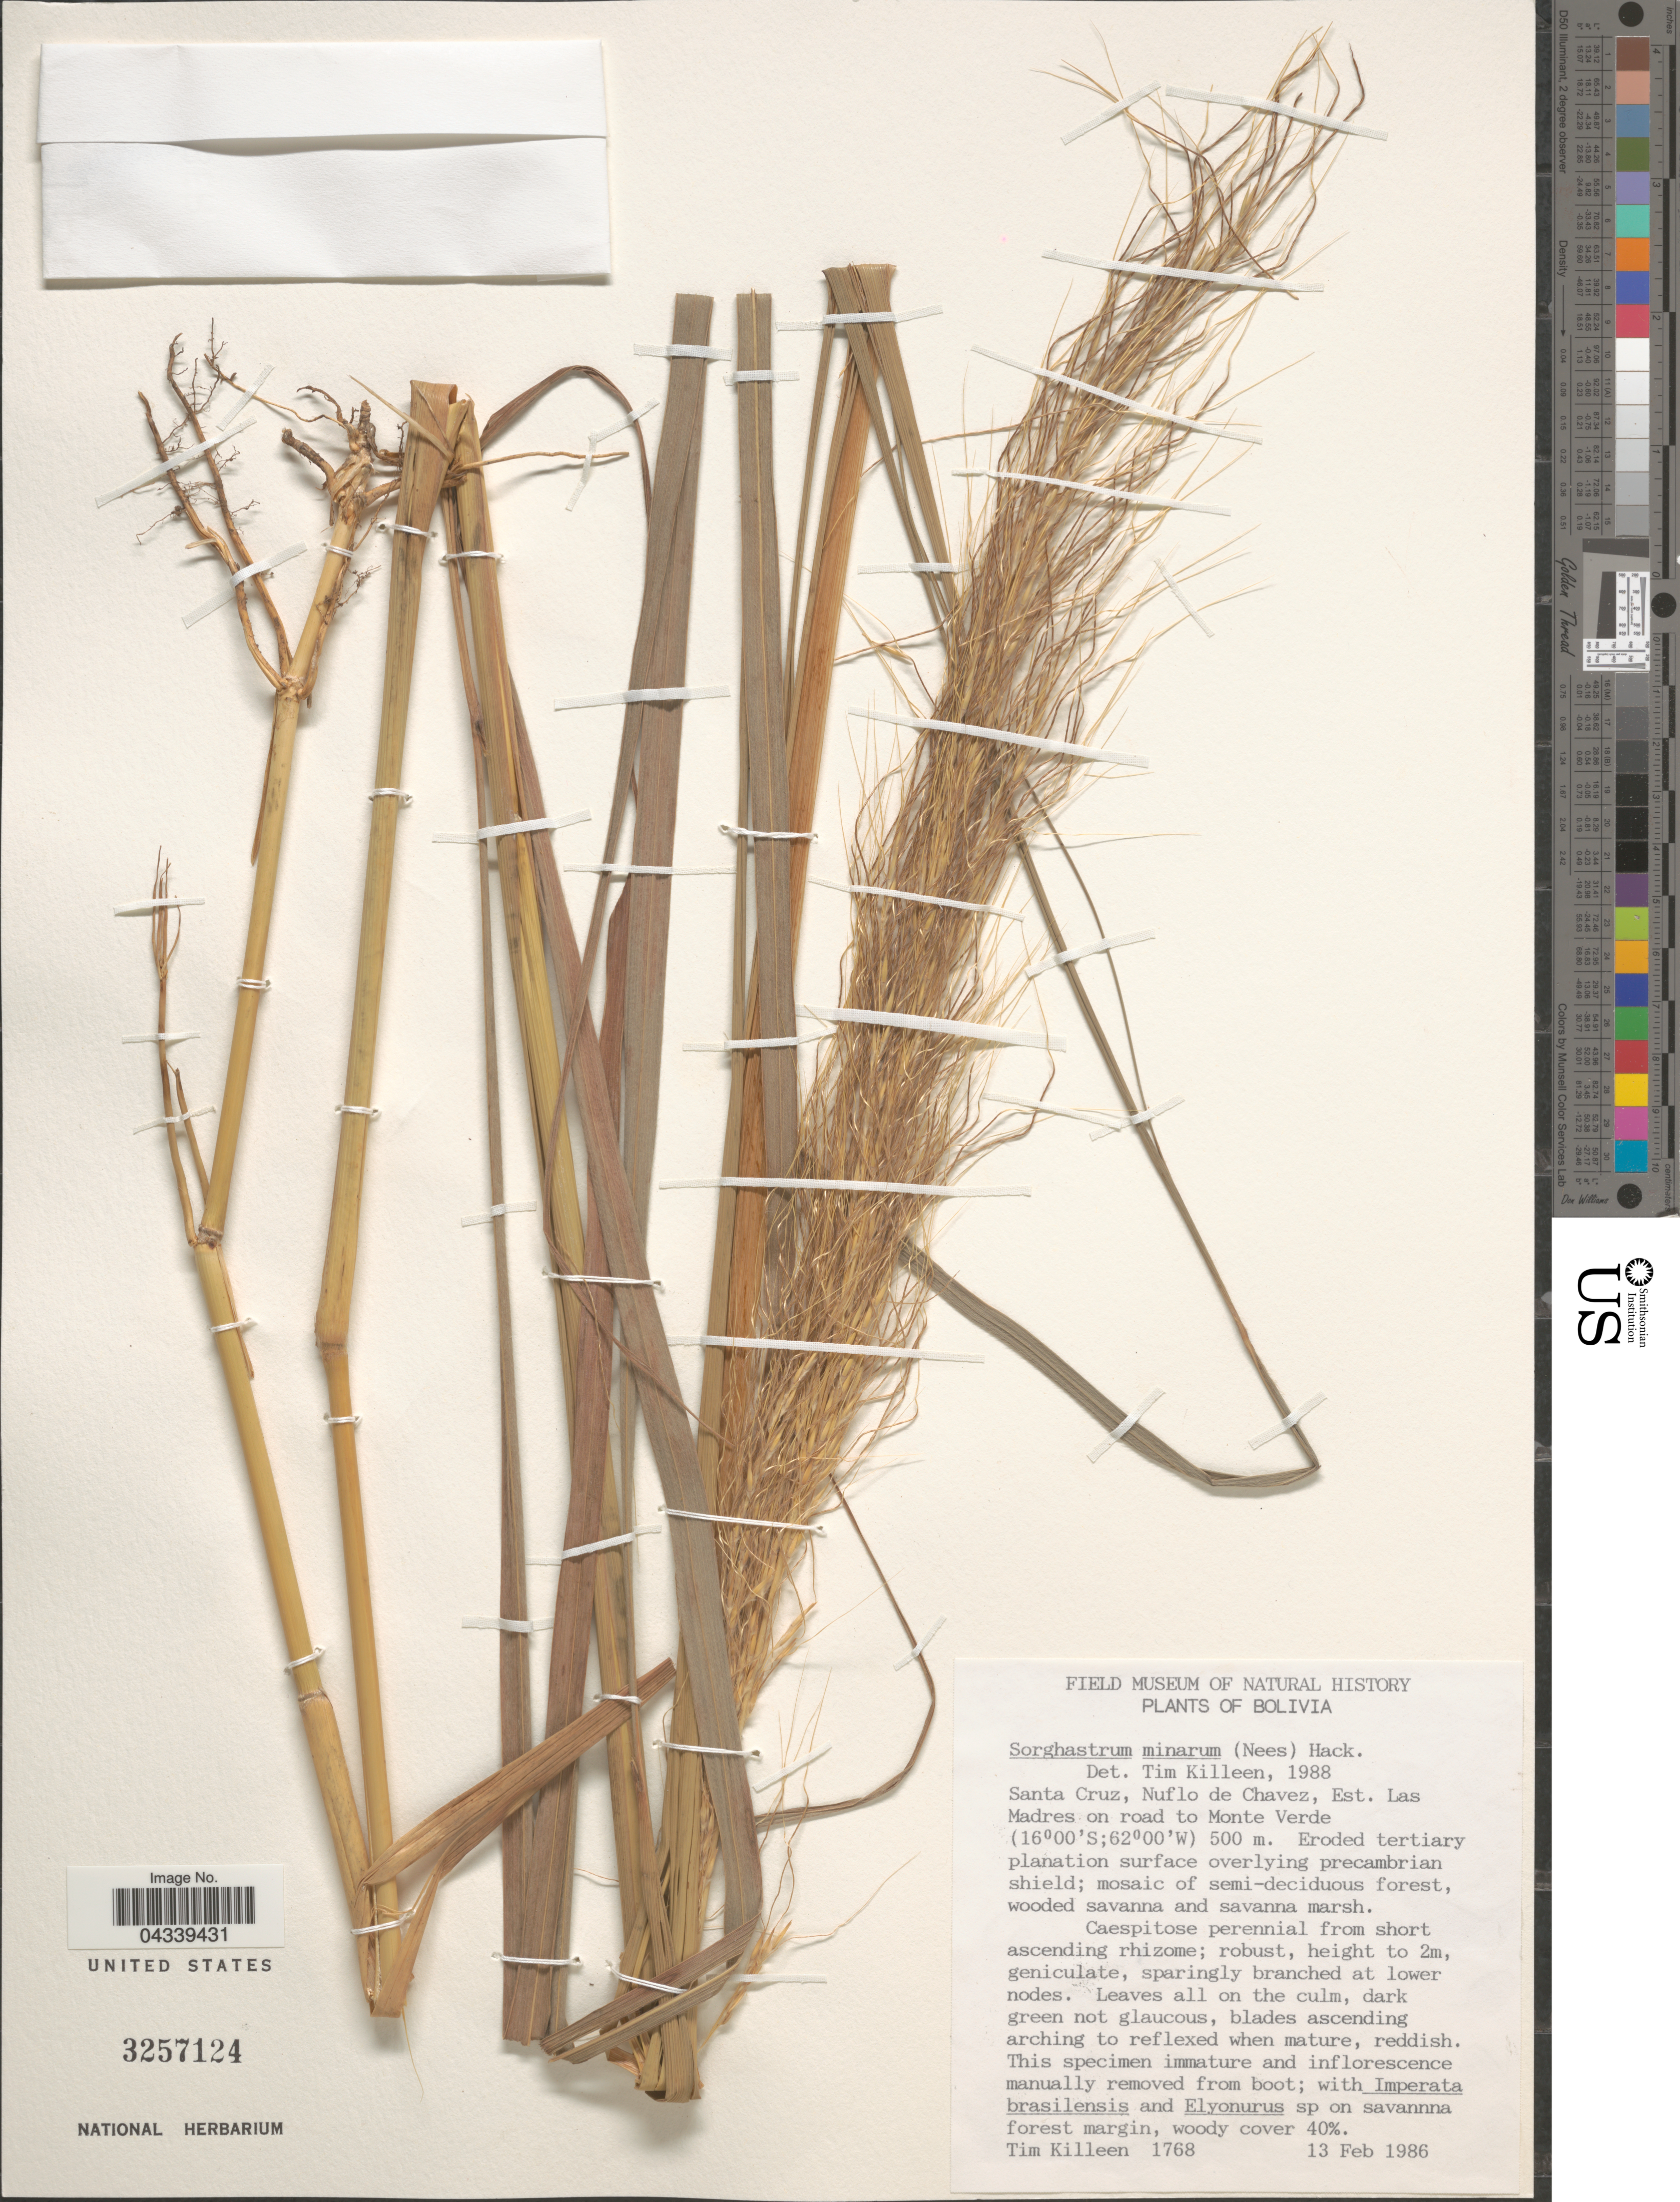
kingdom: Plantae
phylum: Tracheophyta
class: Liliopsida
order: Poales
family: Poaceae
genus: Sorghastrum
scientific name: Sorghastrum minarum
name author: (Nees) Hitchc.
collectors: T. J. Killeen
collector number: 1768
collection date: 1986-02-13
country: Bolivia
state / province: Santa Cruz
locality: Nuflo de Chavez, Est. Las Madres on road to Monte Verde.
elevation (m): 500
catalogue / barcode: US 3257124